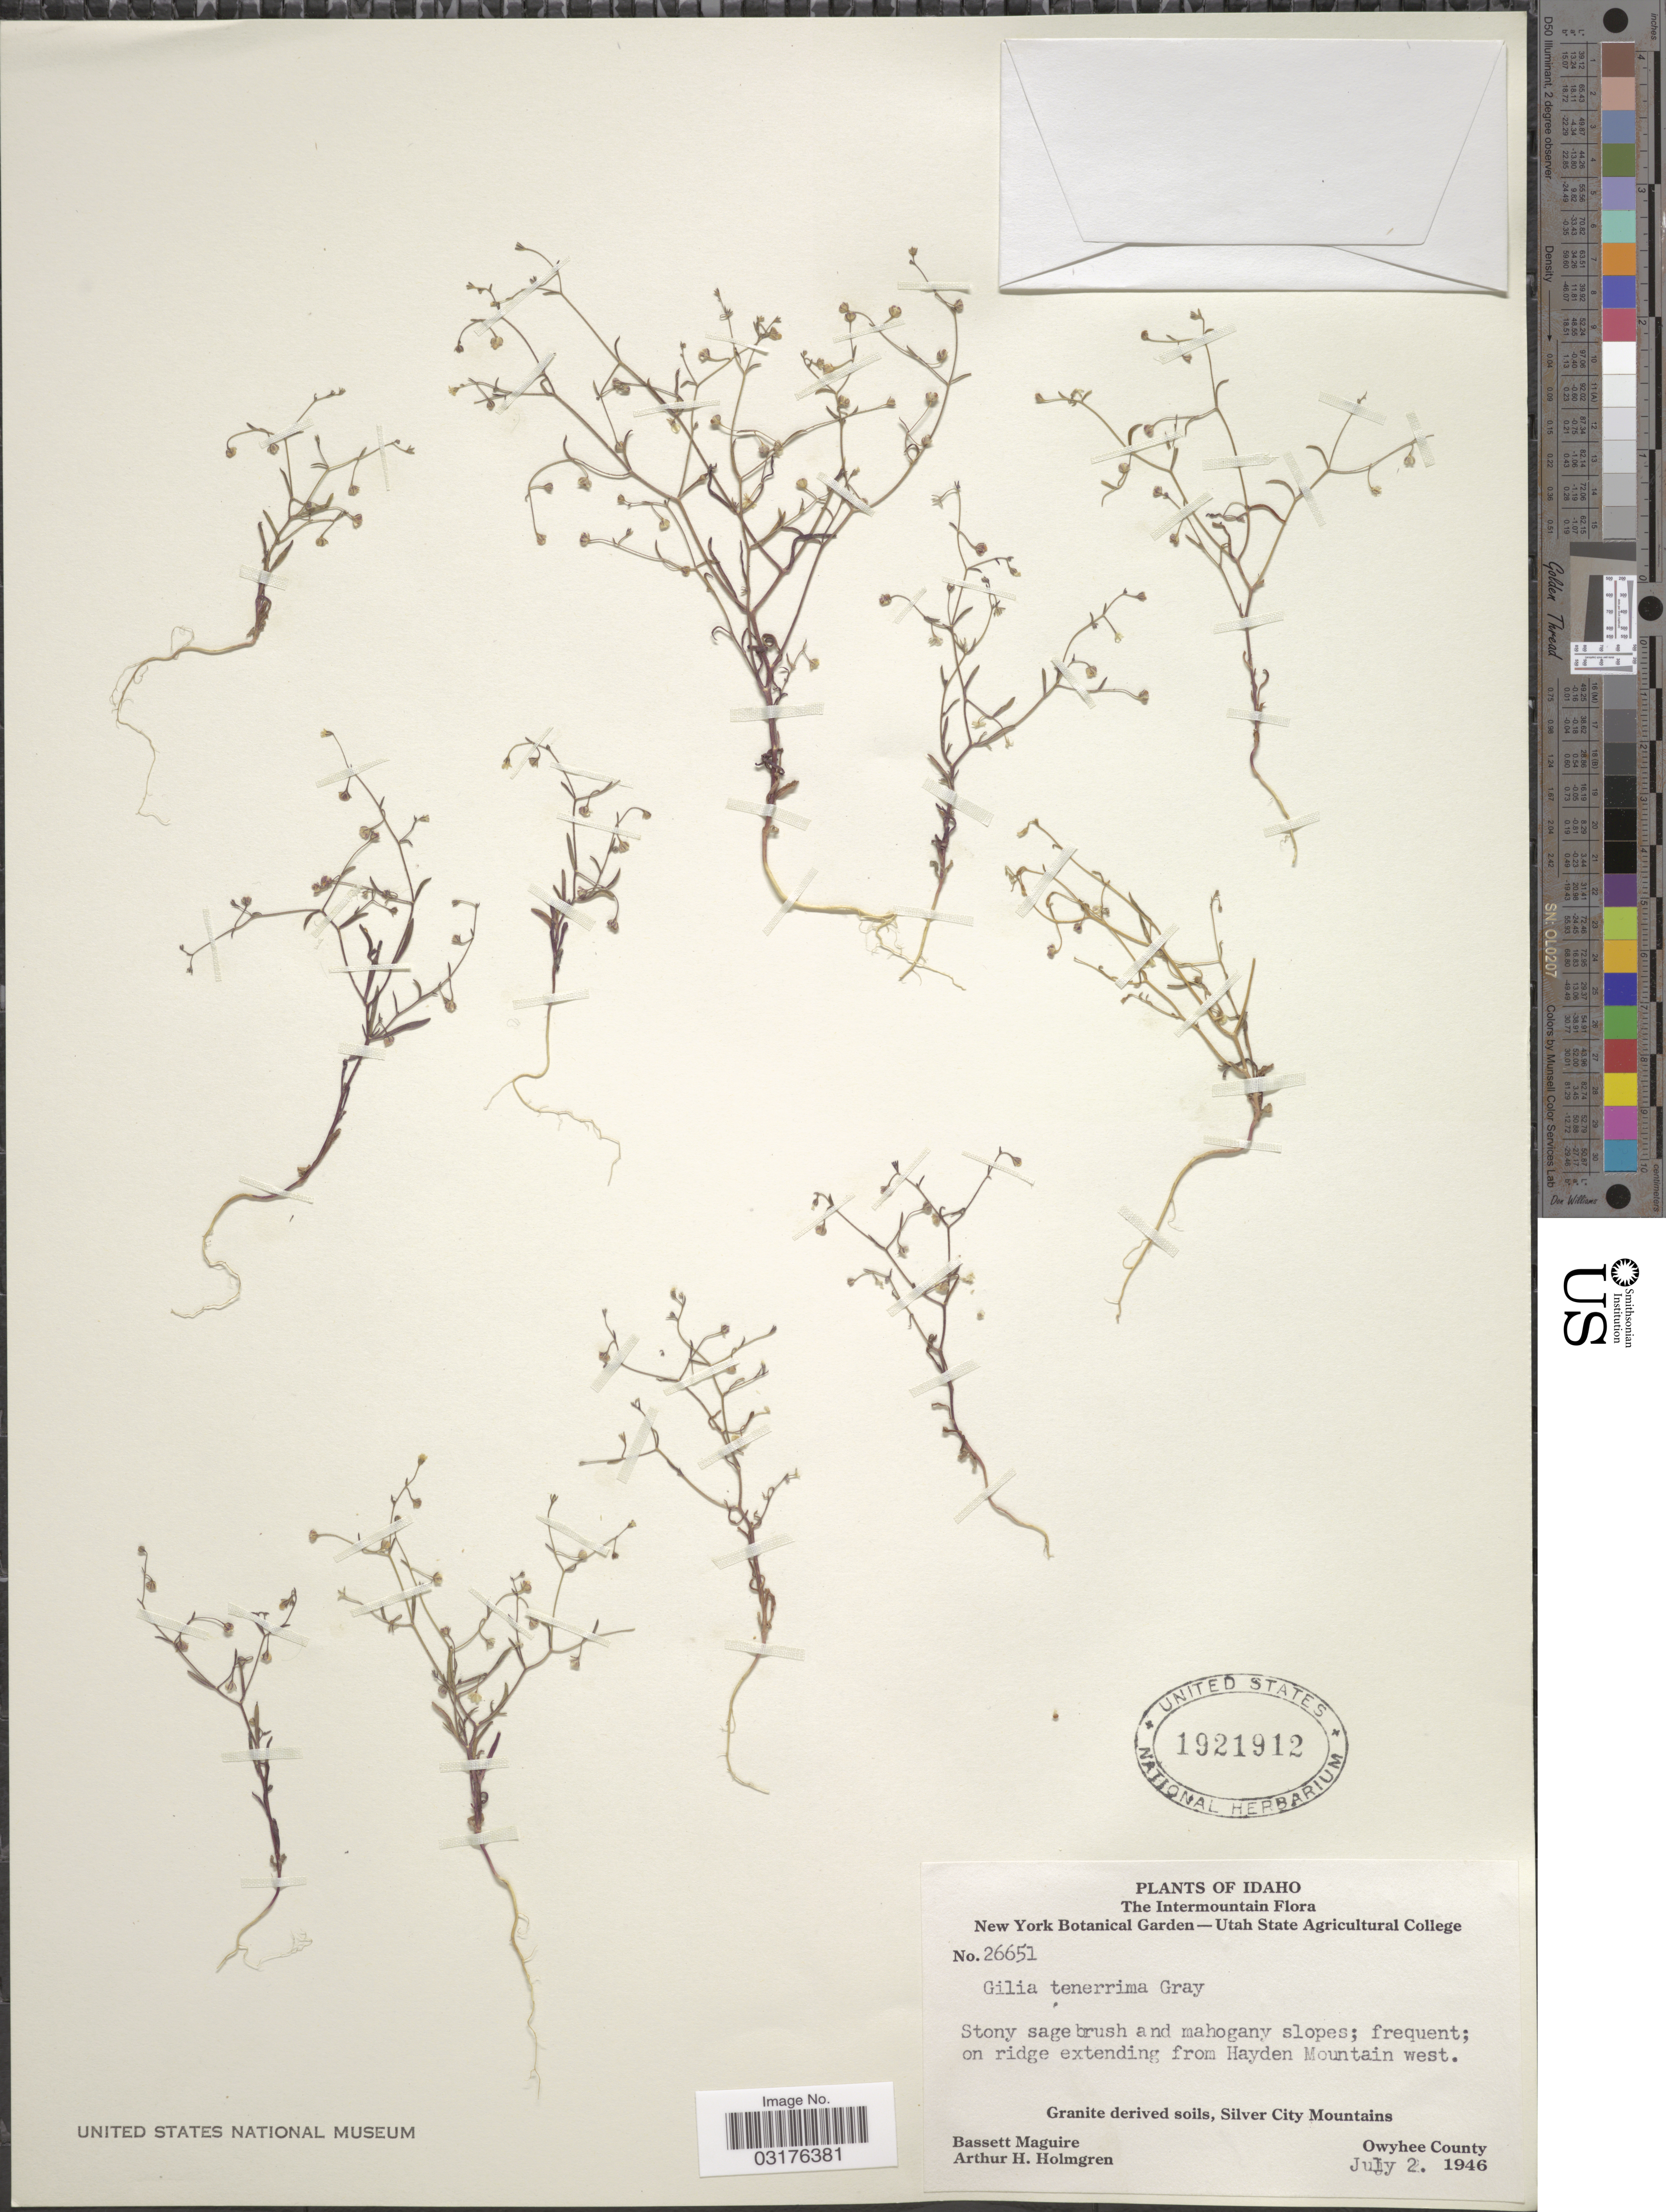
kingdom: Plantae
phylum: Tracheophyta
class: Magnoliopsida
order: Ericales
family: Polemoniaceae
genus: Lathrocasis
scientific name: Lathrocasis tenerrima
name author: (A. Gray) L.A. Johnson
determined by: Strong, Mark T., (BOT), Smithsonian Institution - National Museum of Natural History (UNITED STATES)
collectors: B. Maguire & A. H. Holmgren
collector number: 26651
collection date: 1946-07-02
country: United States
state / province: Idaho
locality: The Intermountain, on ridge extending from Hayden Mountain west. Granite derived soils, Silver City Mountains. Owyhee County.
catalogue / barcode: US 1921912